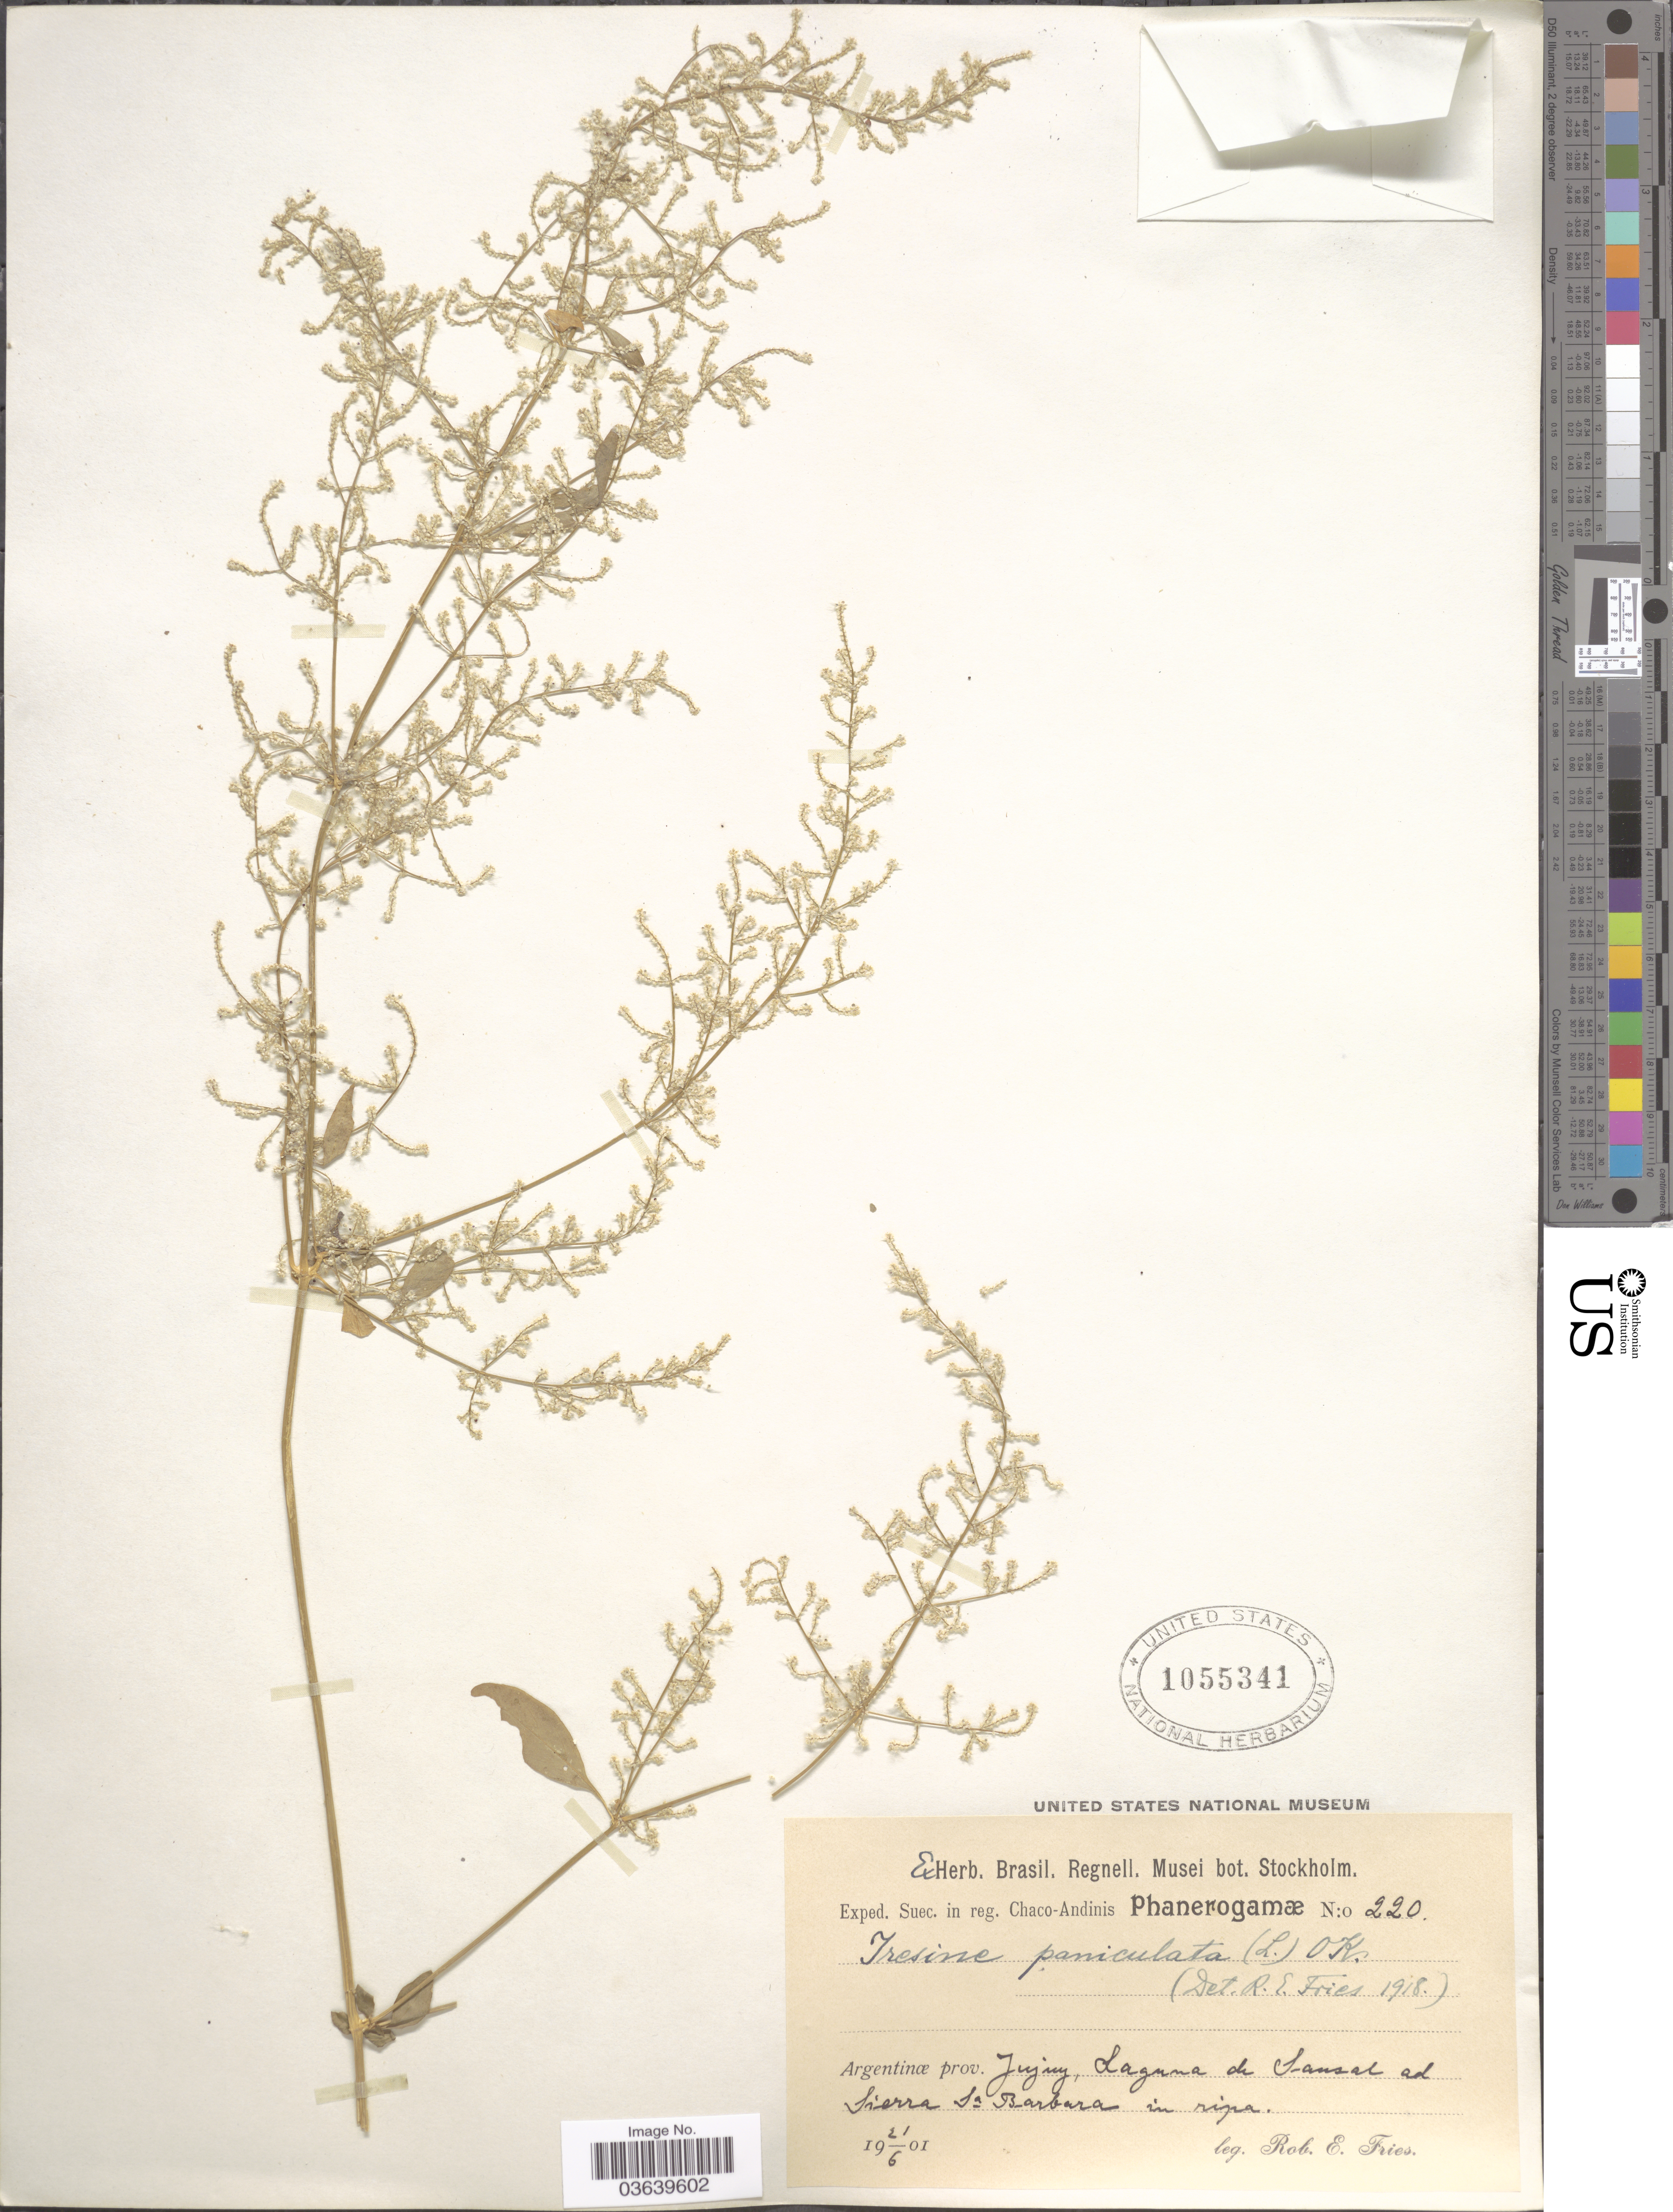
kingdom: Plantae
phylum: Tracheophyta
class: Magnoliopsida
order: Caryophyllales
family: Amaranthaceae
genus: Iresine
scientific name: Iresine diffusa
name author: Humb. & Bonpl. ex Willd.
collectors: R. E. Fries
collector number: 220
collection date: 1901-06-21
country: Argentina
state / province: Jujuy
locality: Laguna de Sansal ad Sierra Sa Barbara in ripa.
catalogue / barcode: US 1055341